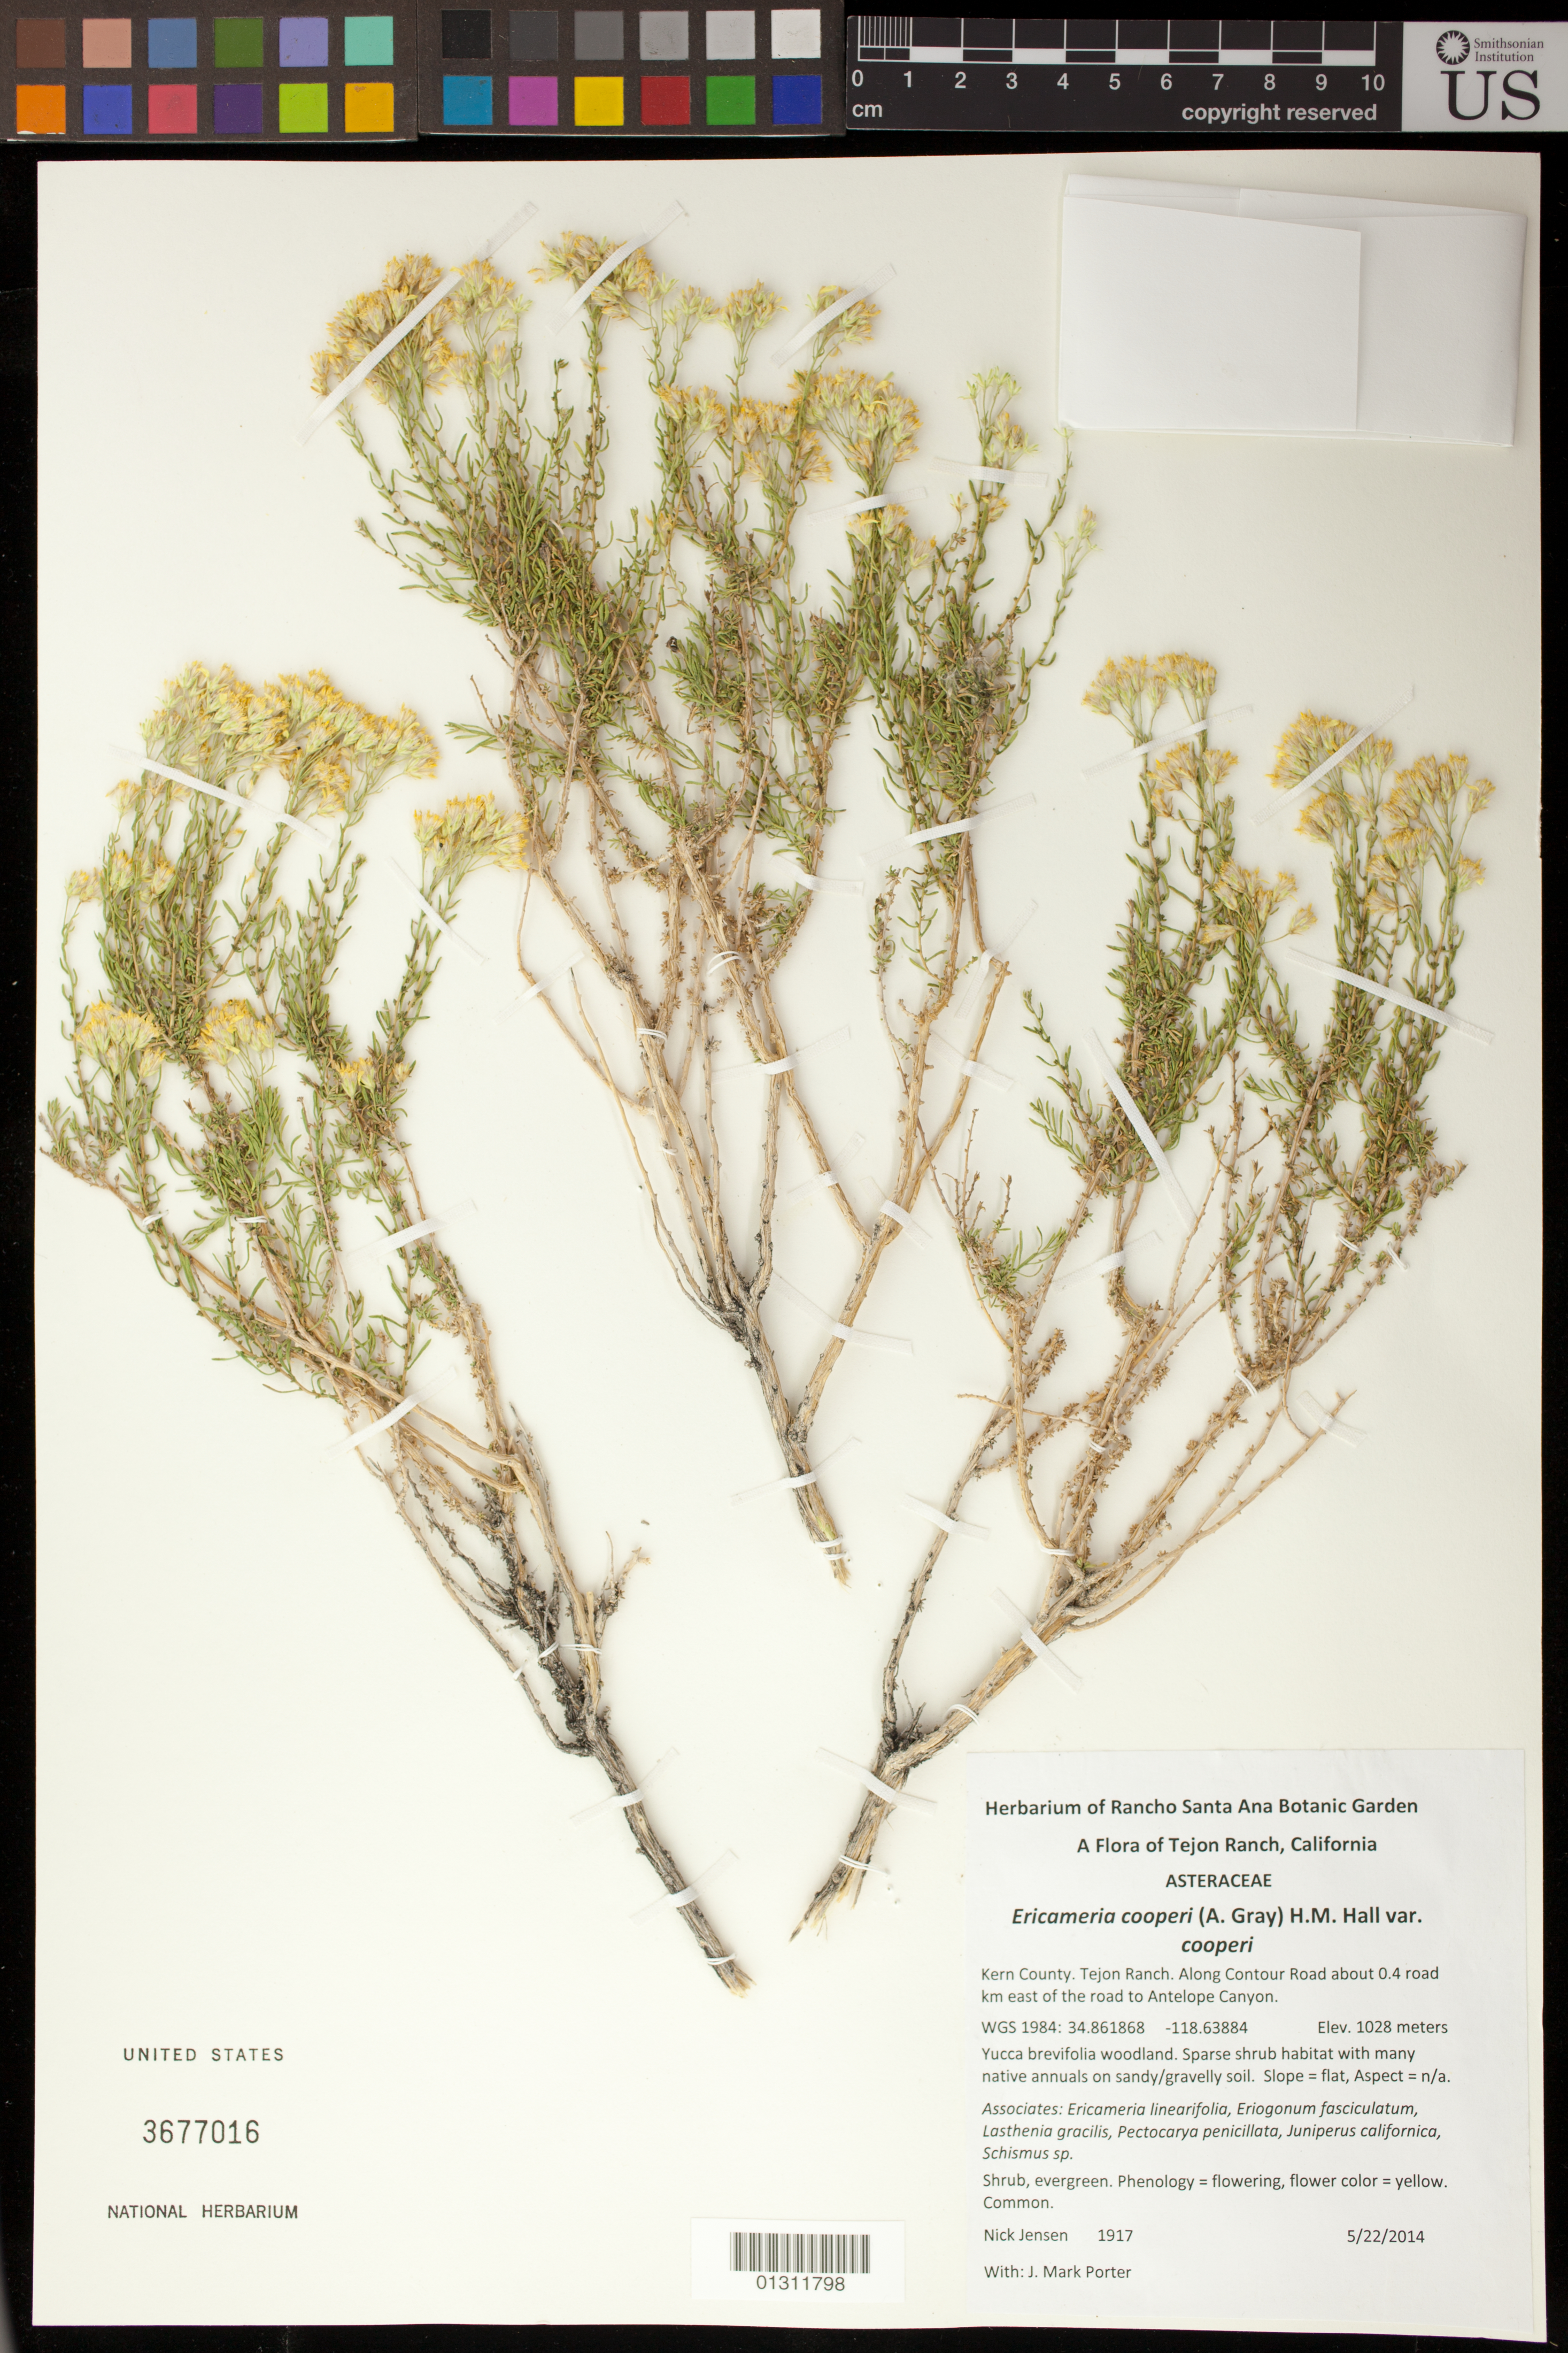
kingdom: Plantae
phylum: Tracheophyta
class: Magnoliopsida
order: Asterales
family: Asteraceae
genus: Ericameria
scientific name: Ericameria cooperi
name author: (A. Gray) Hall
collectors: N. Jensen & J. M. Porter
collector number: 1917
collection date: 2014-05-22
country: United States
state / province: California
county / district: Kern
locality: Tejon Ranch, along Contour Road about 0.4 road km esat of the road to Antelope Canyon.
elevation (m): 1028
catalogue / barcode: US 3677016